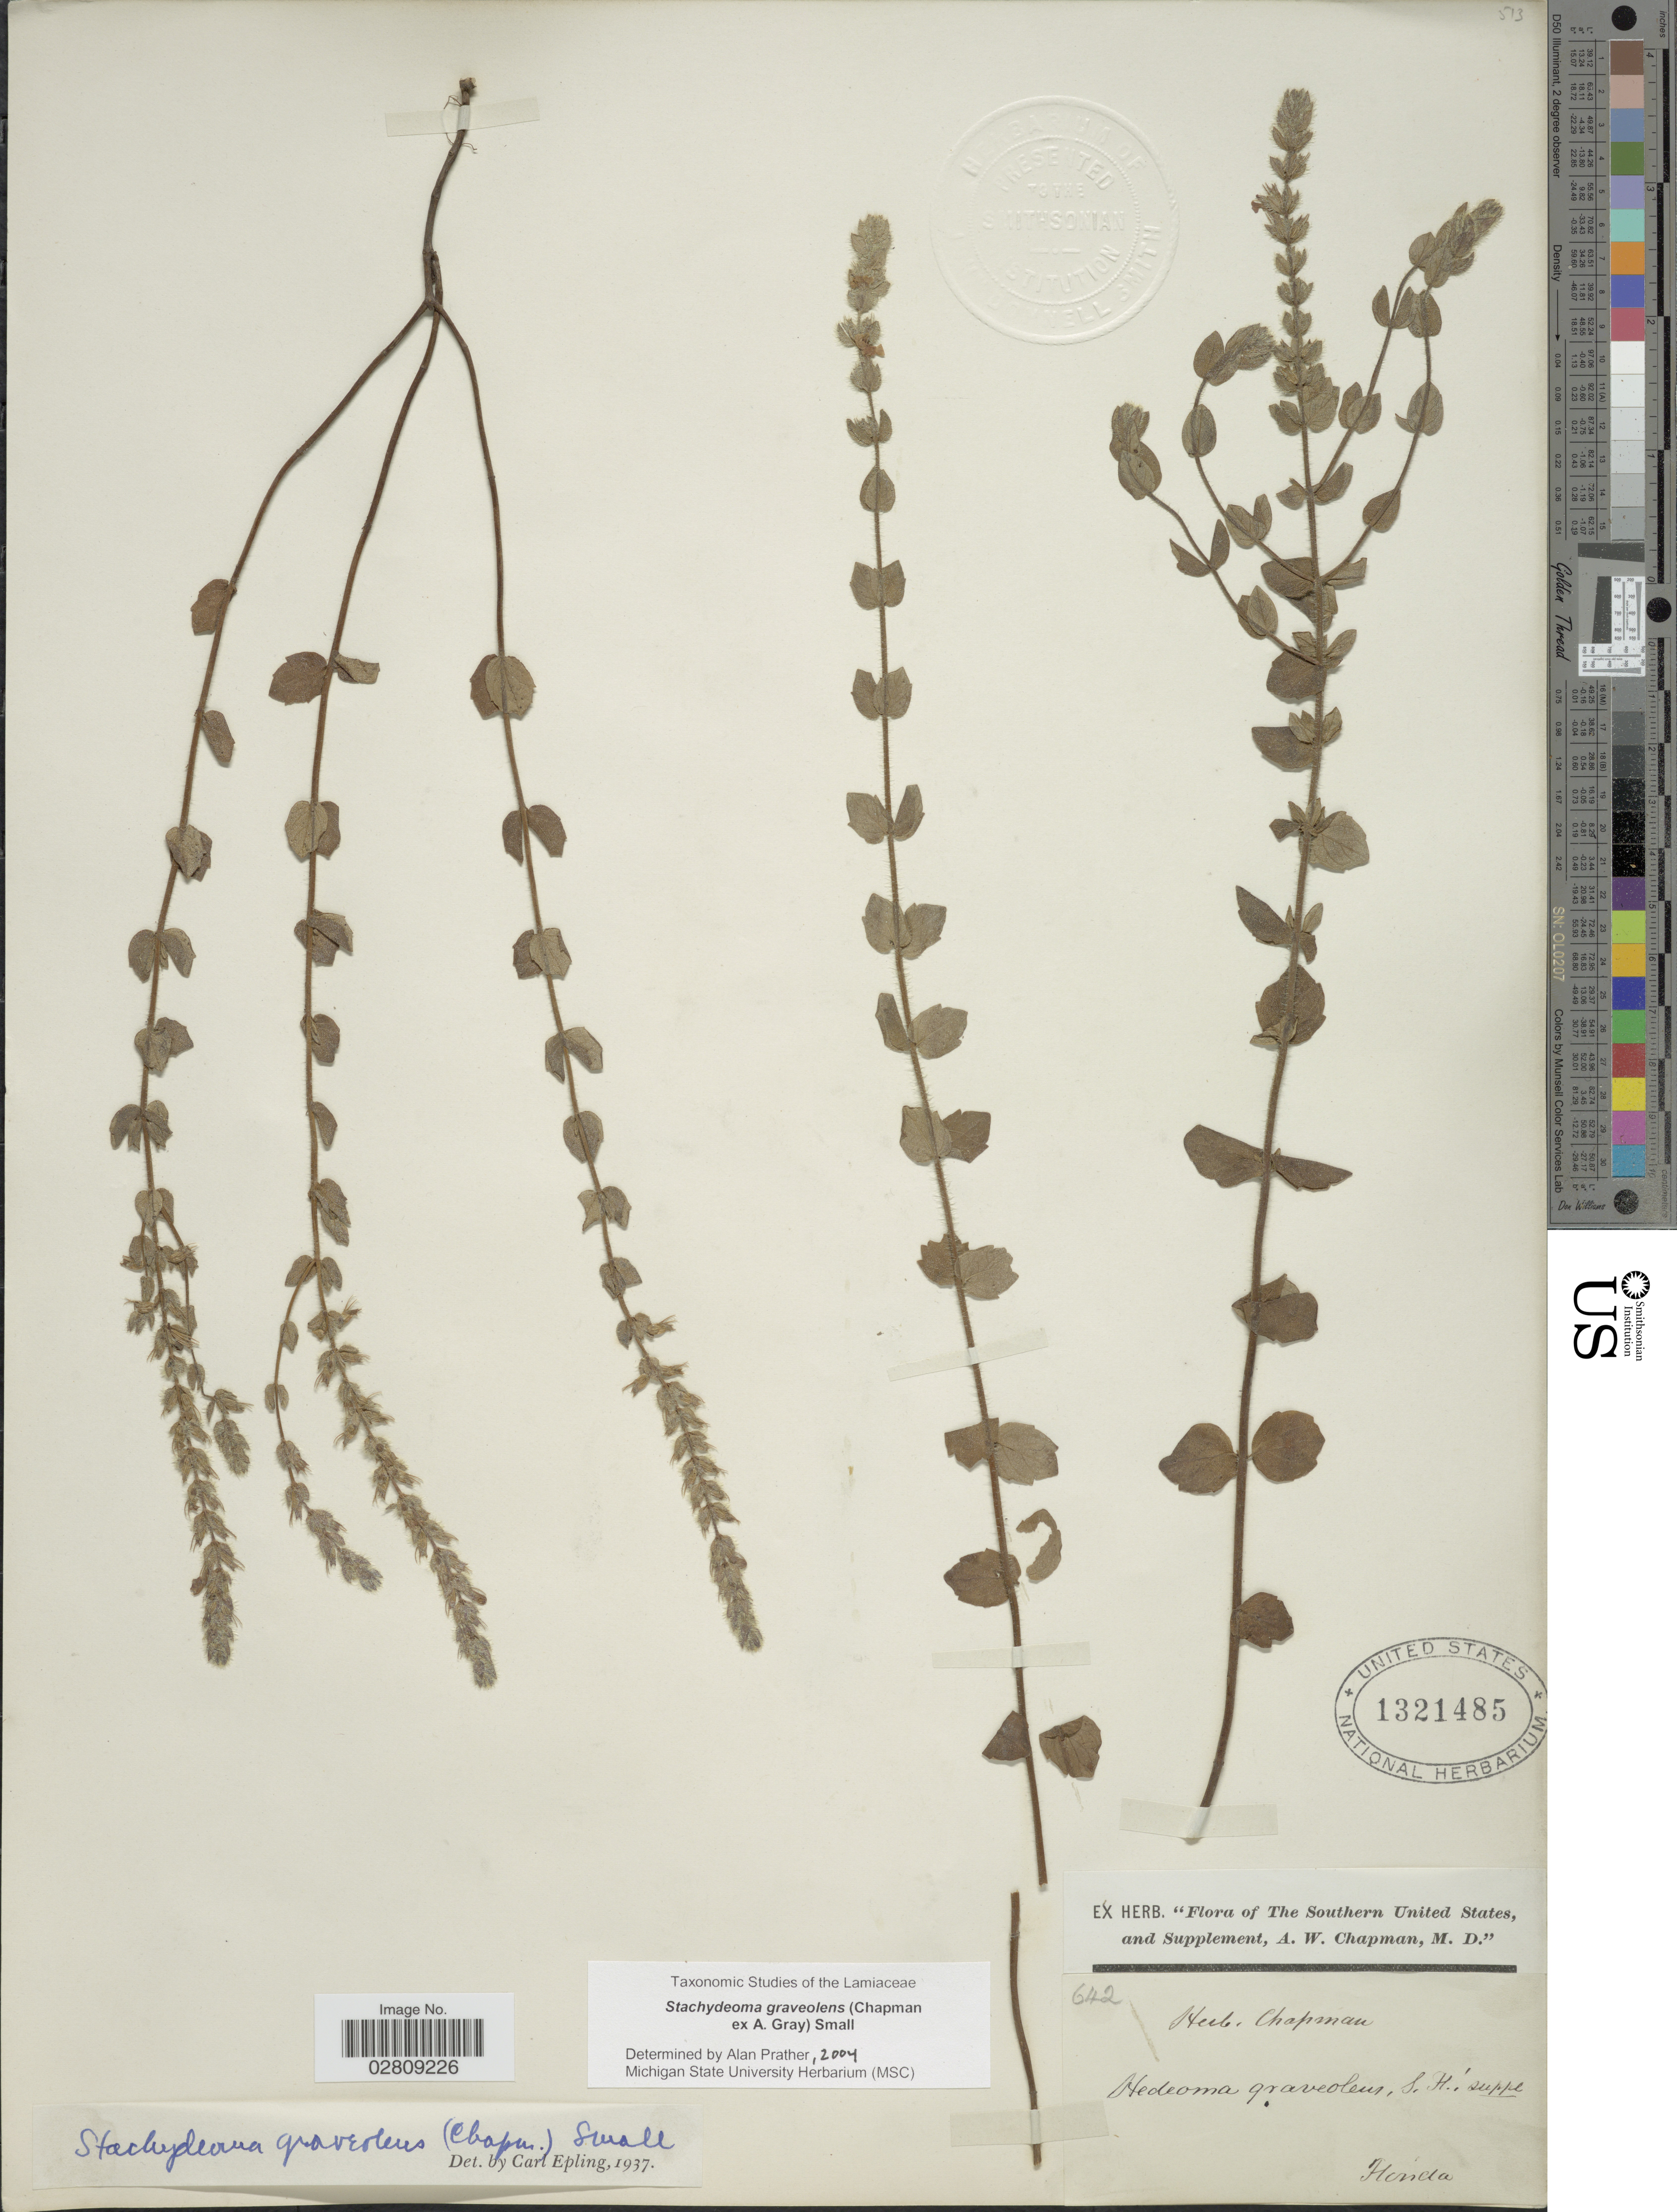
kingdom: Plantae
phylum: Tracheophyta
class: Magnoliopsida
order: Lamiales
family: Lamiaceae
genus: Stachydeoma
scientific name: Stachydeoma graveolens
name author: (Chapm. ex A. Gray) Small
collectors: ex herb. A.W. Chapman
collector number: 642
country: United States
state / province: Florida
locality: The Southern United States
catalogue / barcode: US 1321485